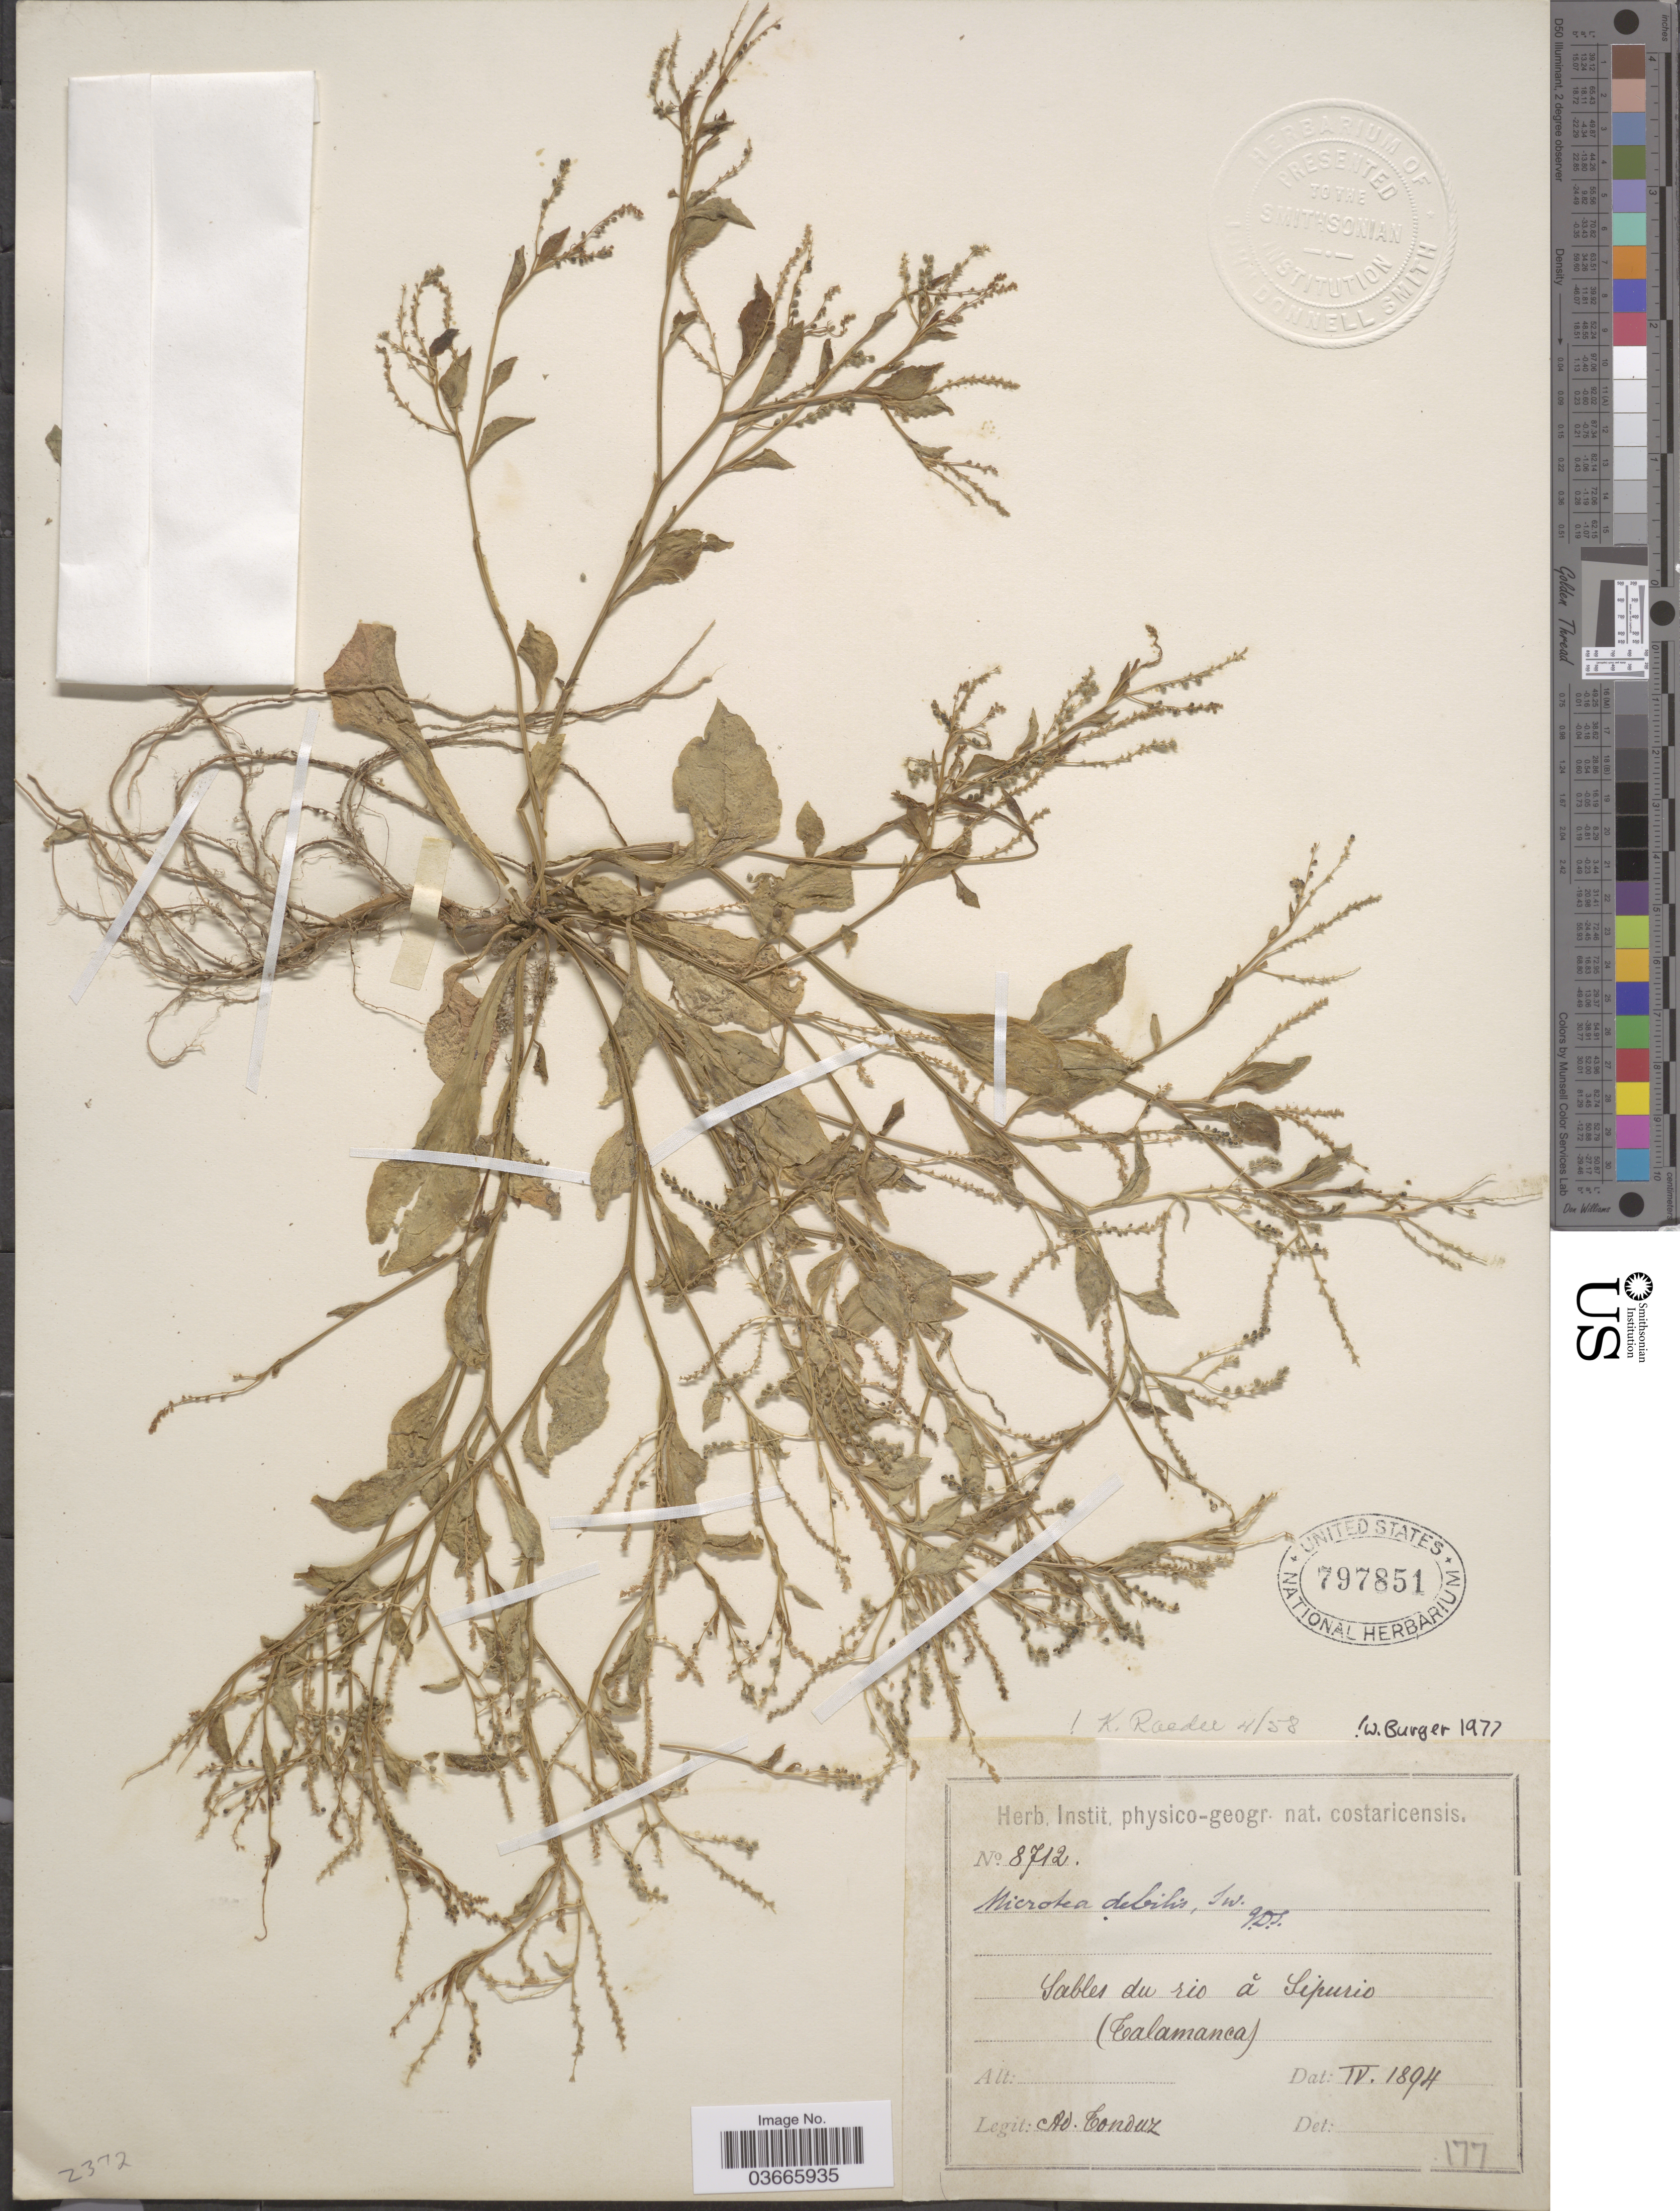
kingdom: Plantae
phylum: Tracheophyta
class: Magnoliopsida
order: Caryophyllales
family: Microteaceae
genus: Microtea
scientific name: Microtea debilis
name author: Sw.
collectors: A. Tonduz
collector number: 8712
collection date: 1894-04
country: Costa Rica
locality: Sables du rio á Sipurio (Talamanca).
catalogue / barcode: US 797851